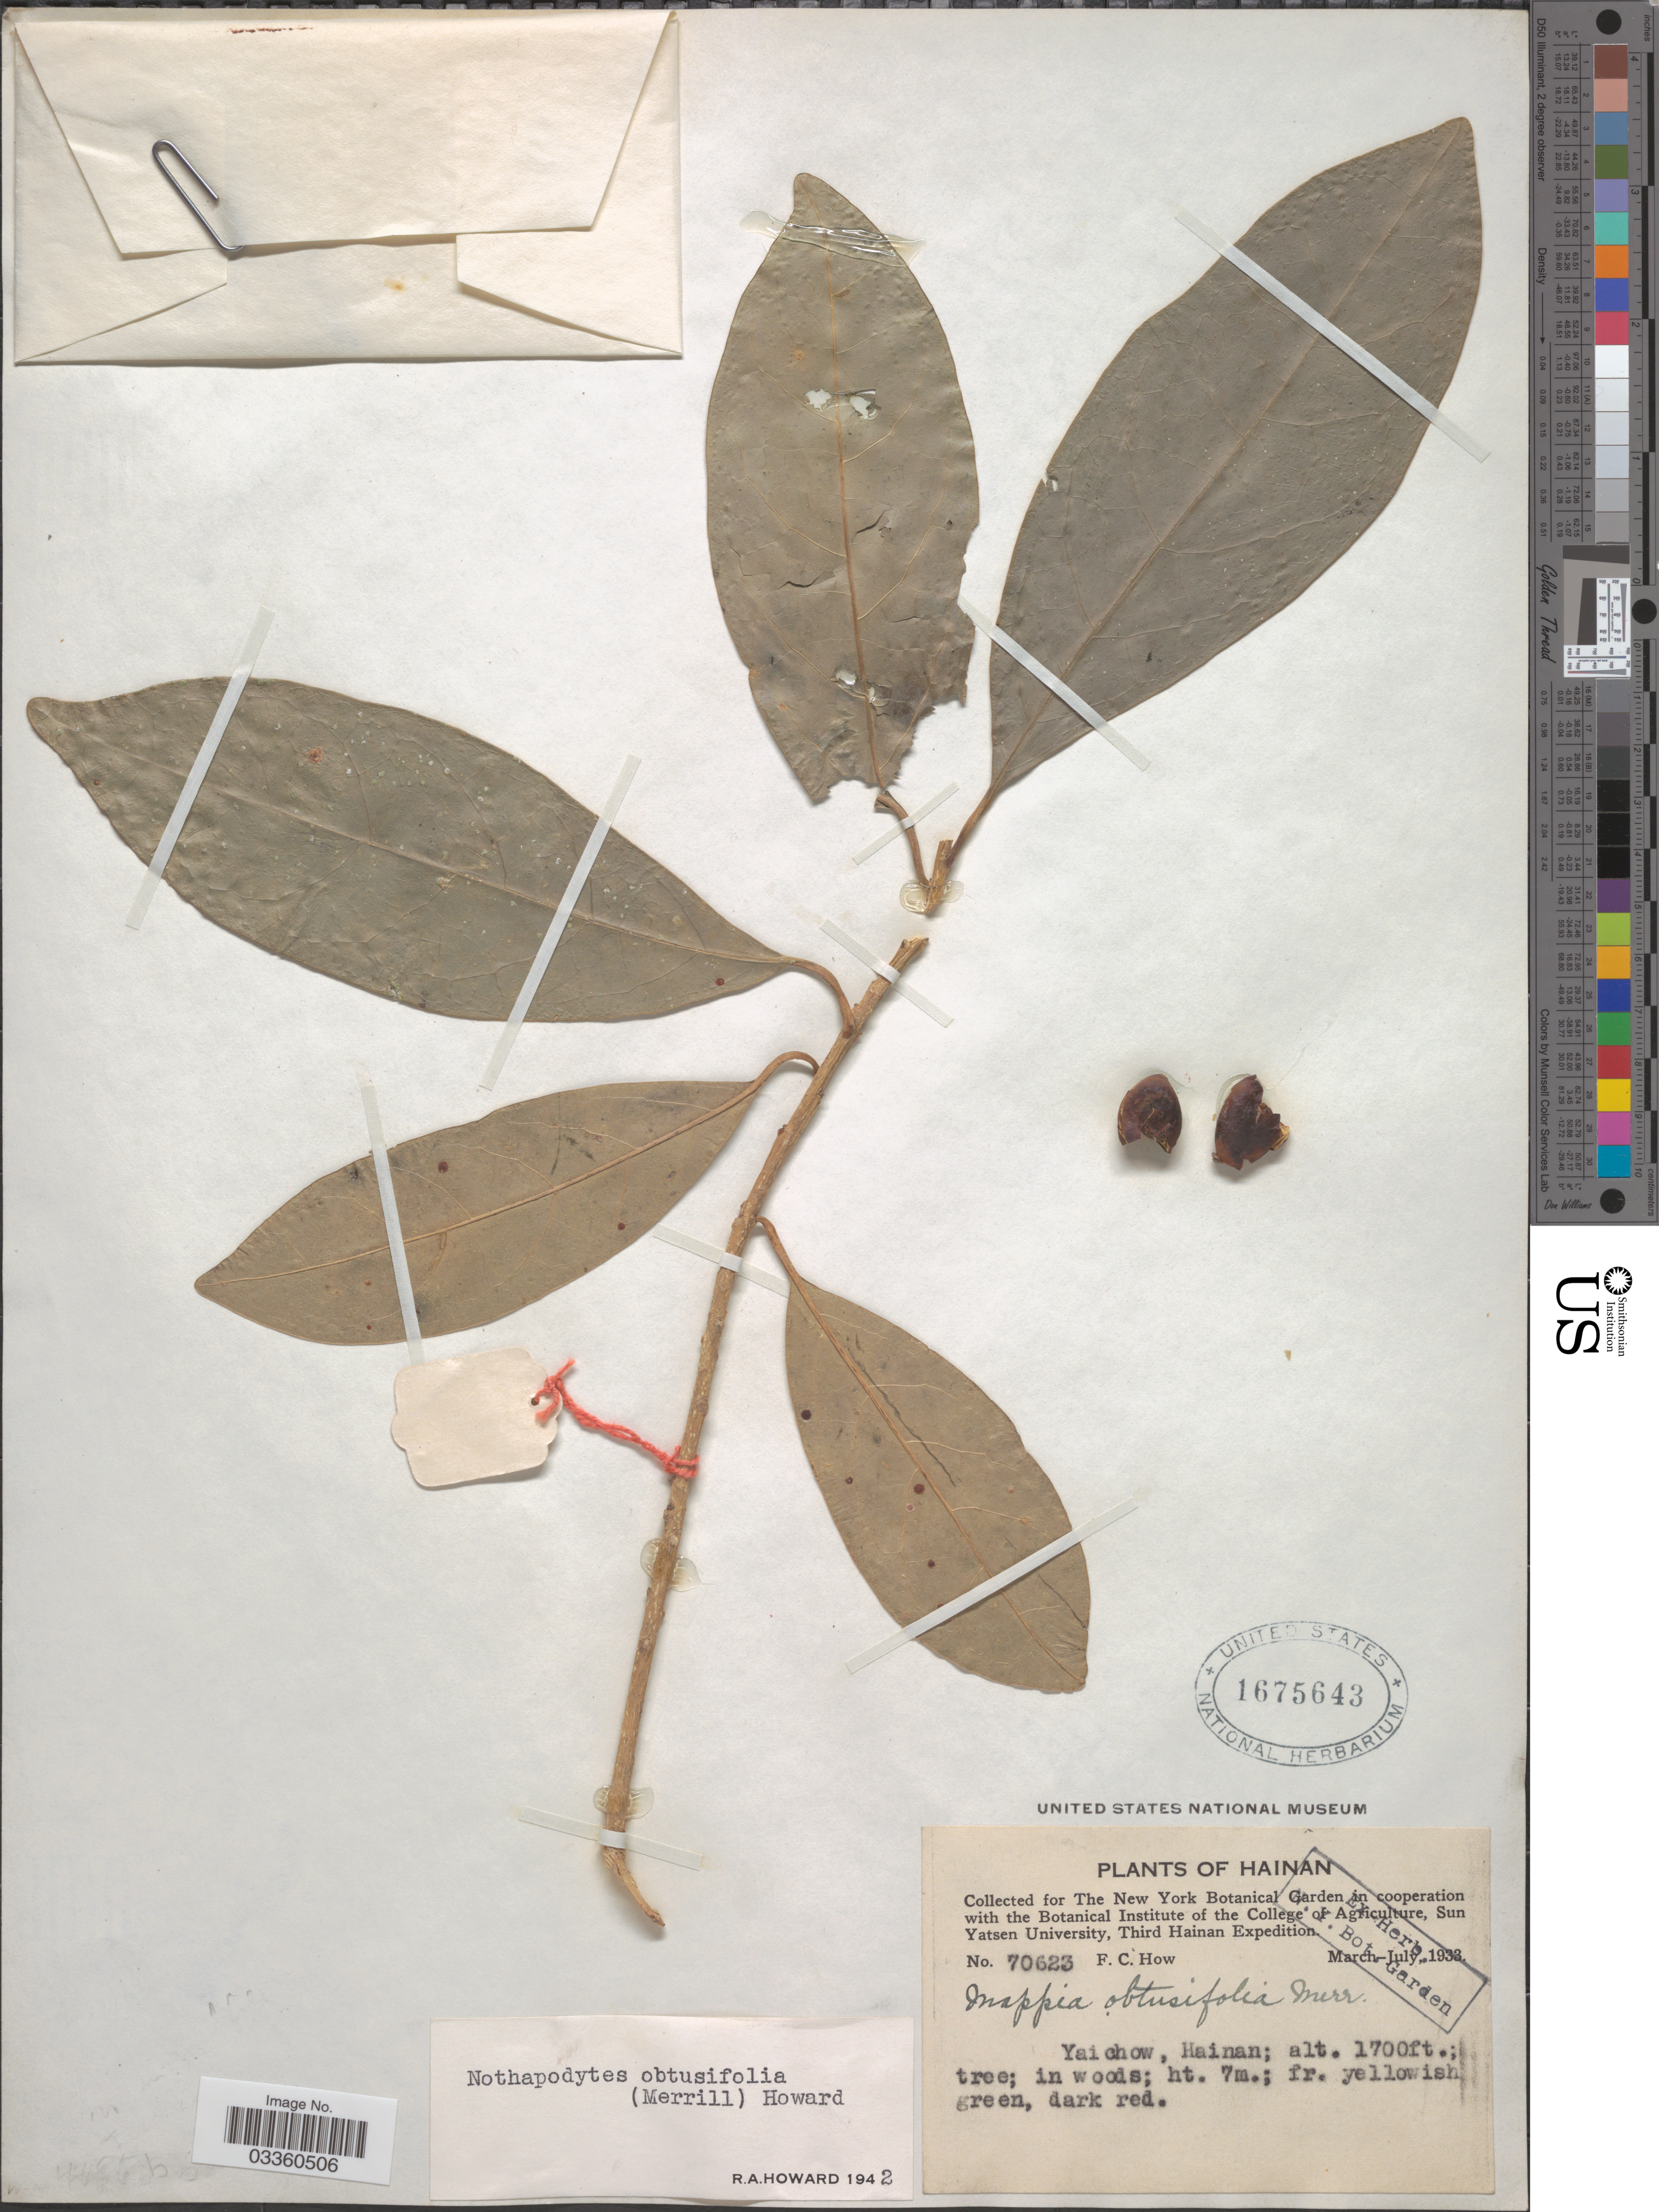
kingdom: Plantae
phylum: Tracheophyta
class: Magnoliopsida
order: Icacinales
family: Icacinaceae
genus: Nothapodytes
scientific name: Nothapodytes obtusifolia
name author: (Merr.) R.A. Howard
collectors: F. C. How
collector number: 70623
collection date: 1933-03/1933-07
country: China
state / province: Hainan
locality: Yaichow.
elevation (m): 518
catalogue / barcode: US 1675643